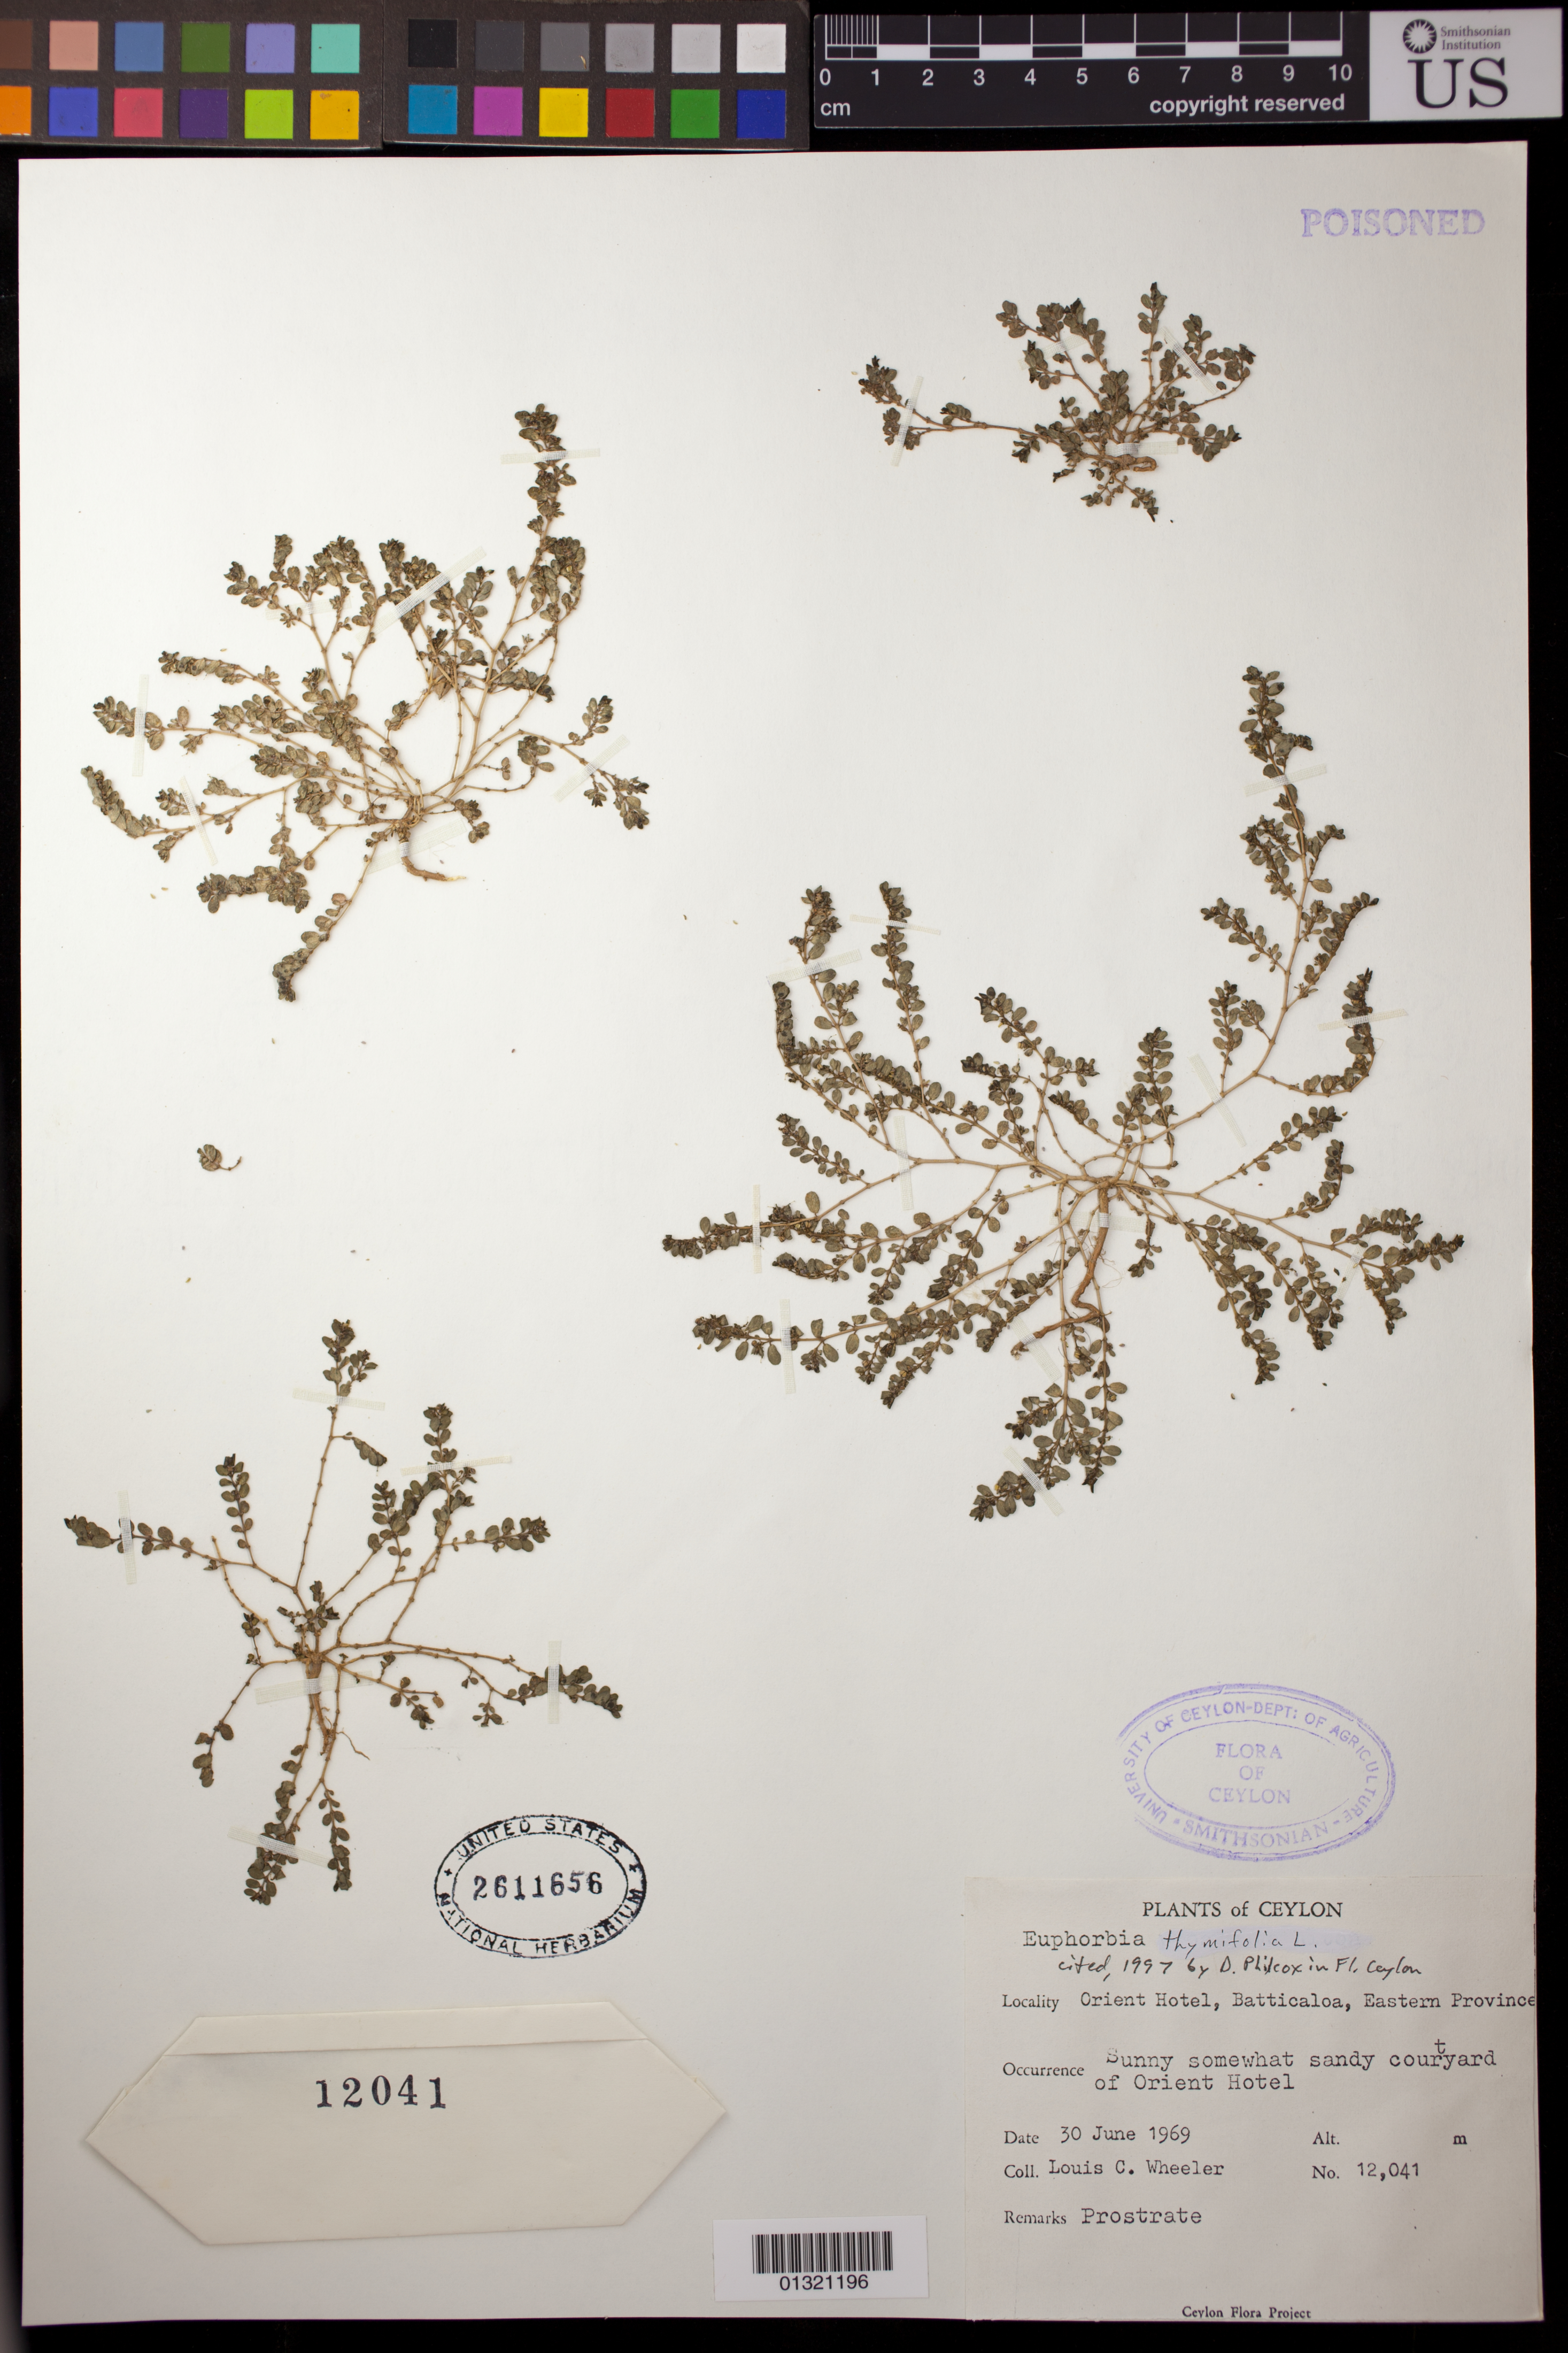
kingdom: Plantae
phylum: Tracheophyta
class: Magnoliopsida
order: Malpighiales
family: Euphorbiaceae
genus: Euphorbia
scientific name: Euphorbia thymifolia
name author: L.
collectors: L. C. Wheeler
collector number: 12041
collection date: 1969-06-30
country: Sri Lanka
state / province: Eastern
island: Ceylon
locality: Orient Hotel, Batticaloa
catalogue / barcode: US 2611656